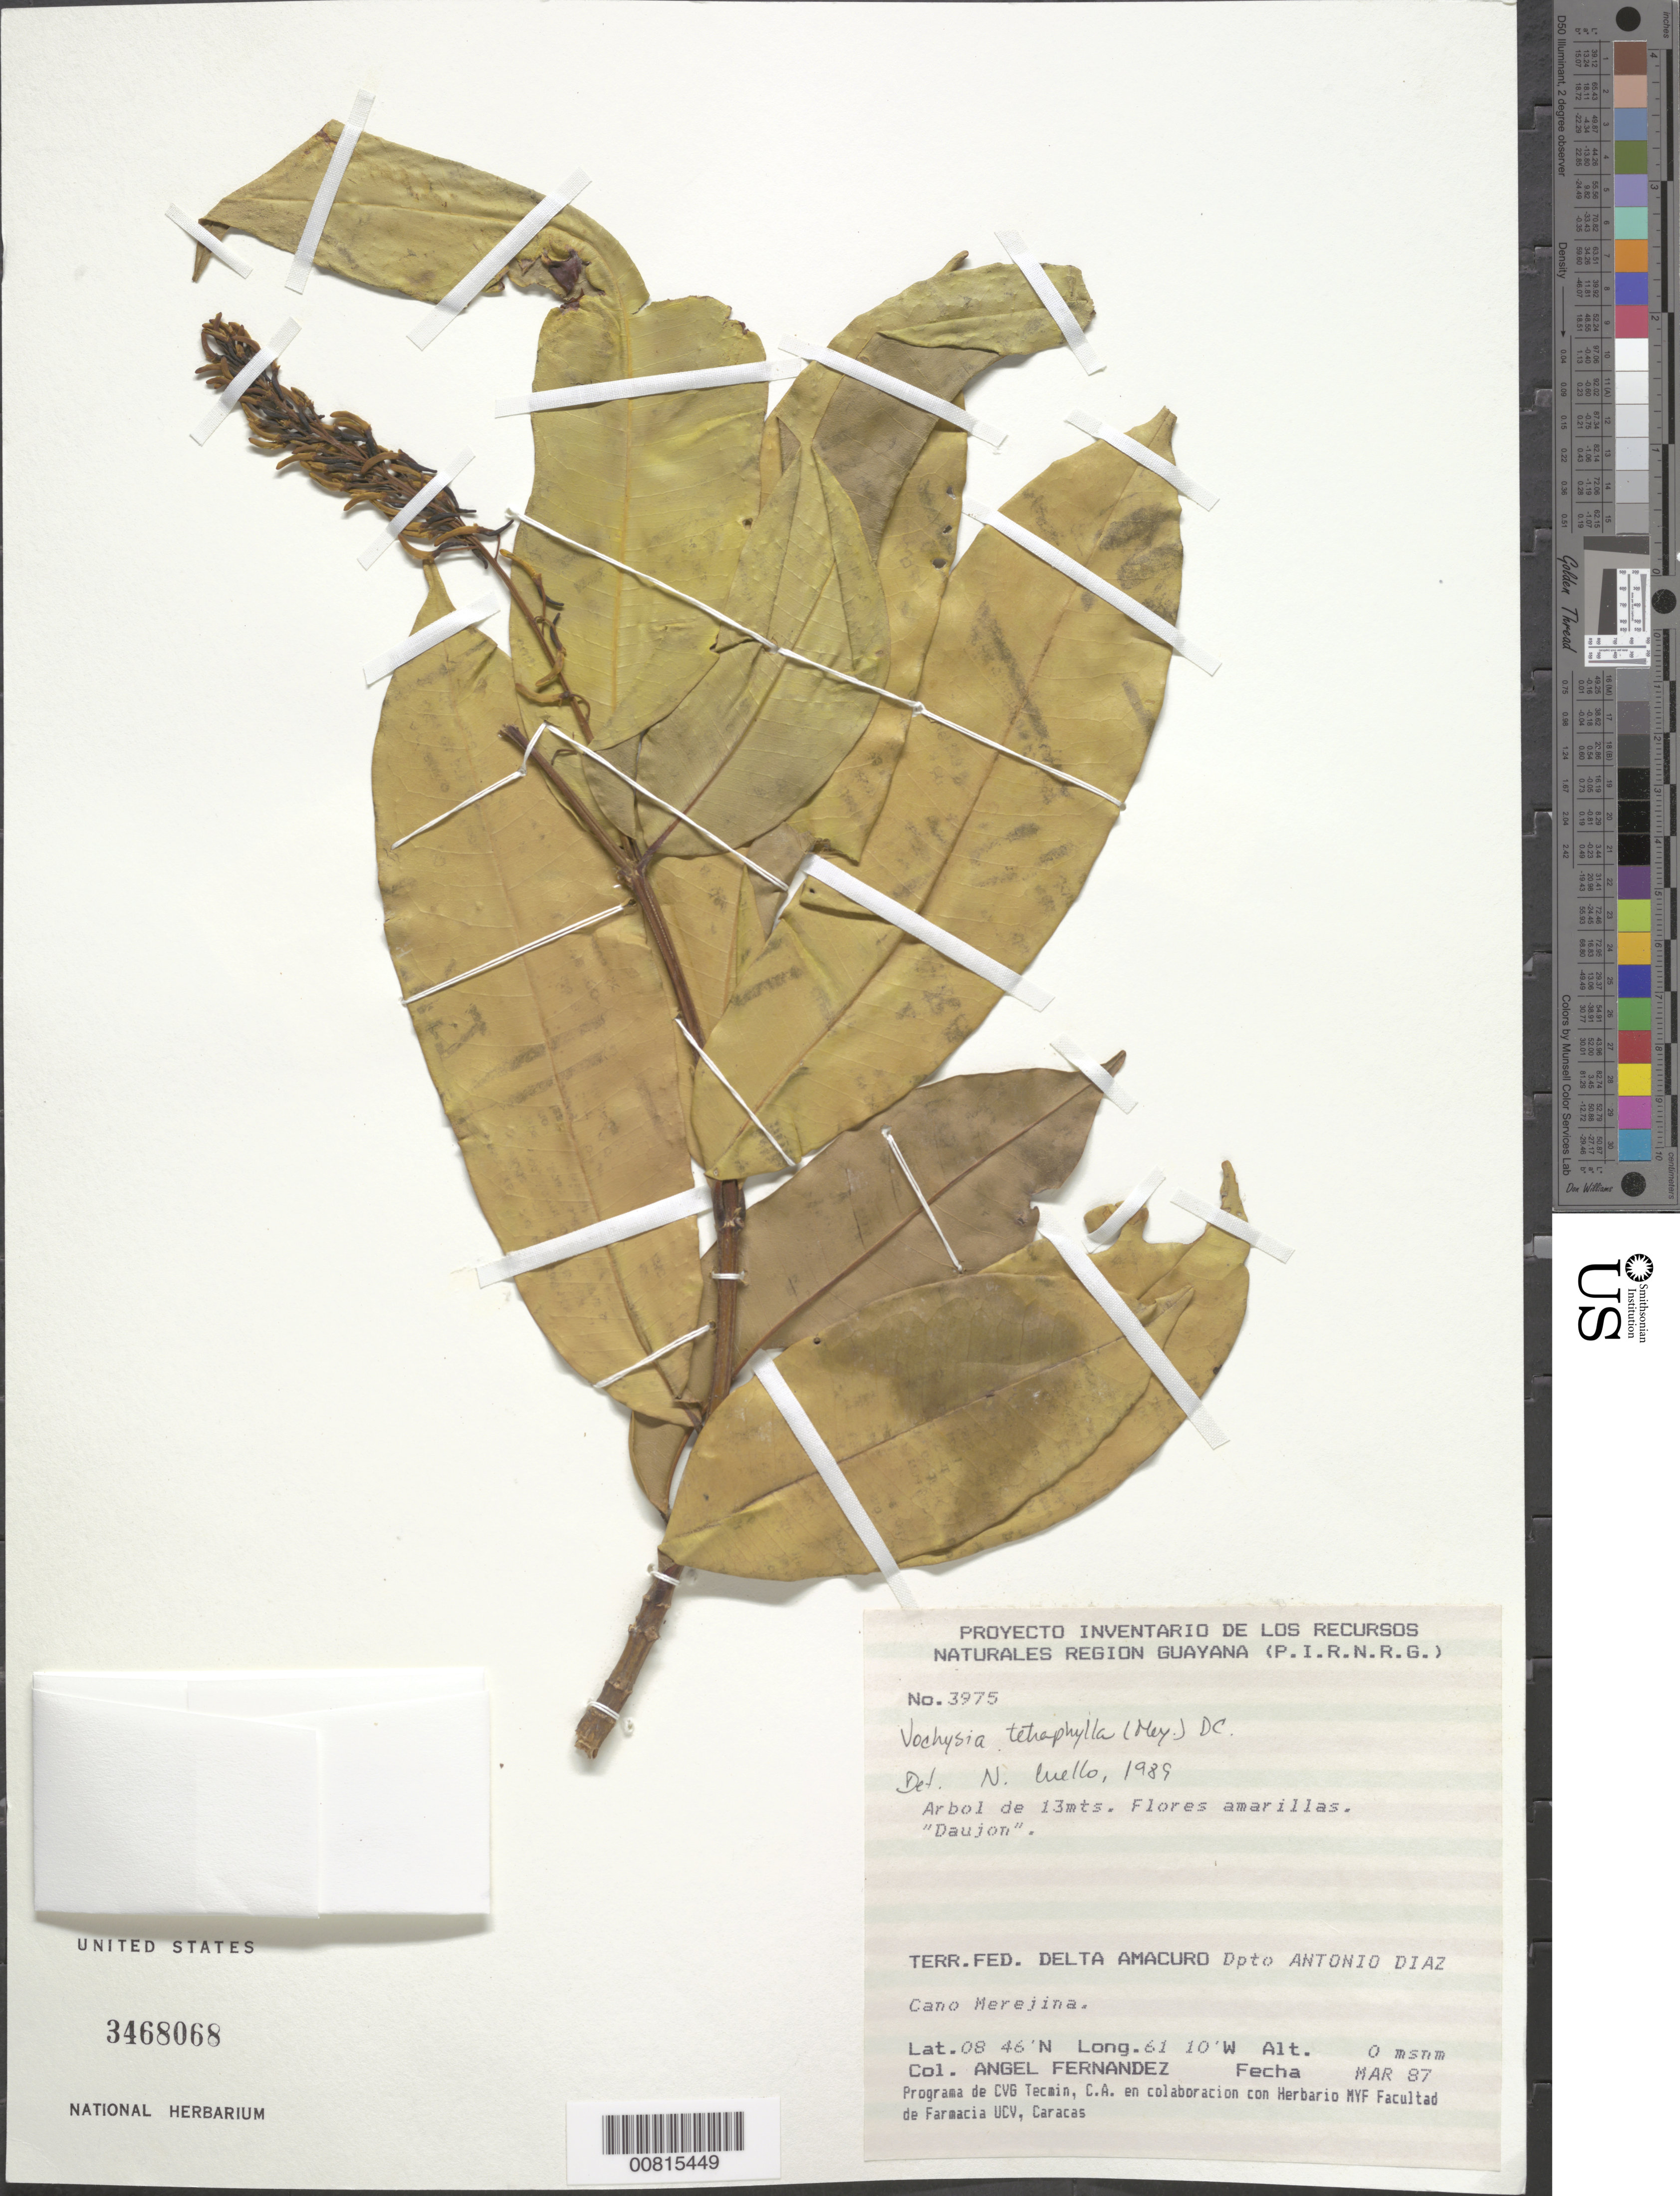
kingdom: Plantae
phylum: Tracheophyta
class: Magnoliopsida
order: Myrtales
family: Vochysiaceae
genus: Vochysia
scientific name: Vochysia tetraphylla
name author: (G. Mey.) DC.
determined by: Cuello, Nidia L.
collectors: A. Fernández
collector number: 3975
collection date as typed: Mar-87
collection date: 1987-03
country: Venezuela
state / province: Delta Amacuro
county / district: Antonio Díaz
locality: Caño Merejina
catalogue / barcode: US 3468068